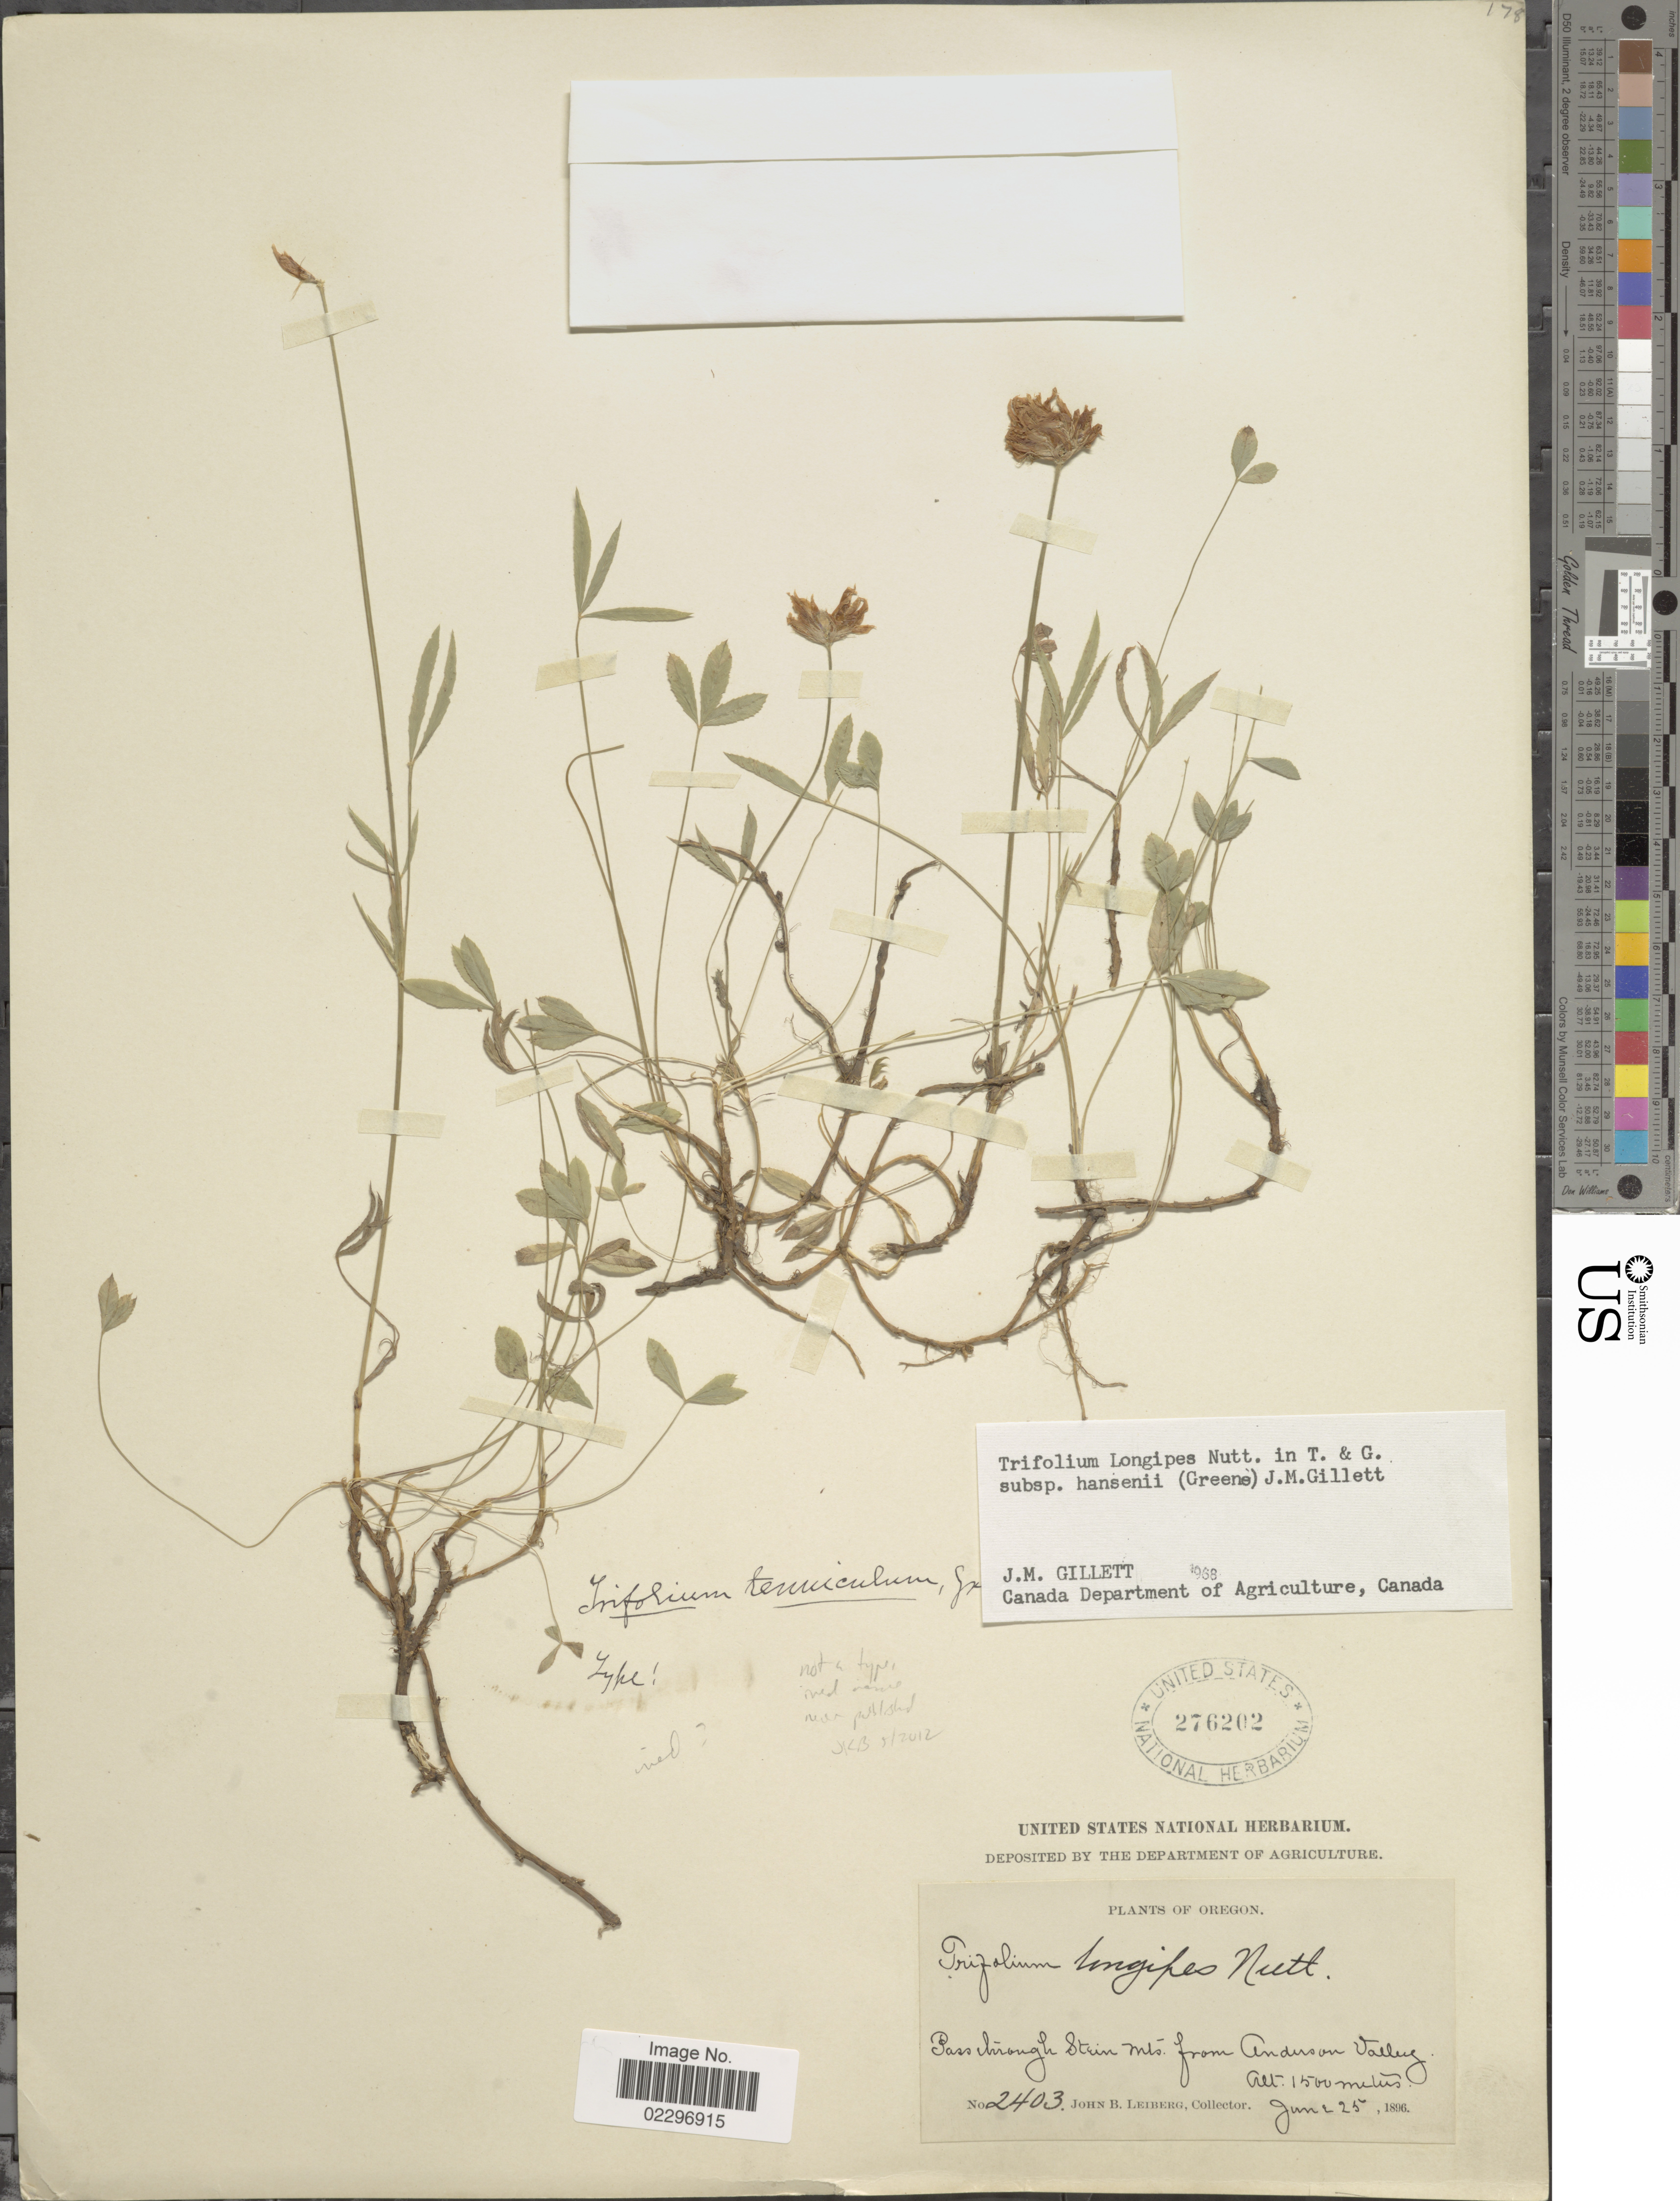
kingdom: Plantae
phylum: Tracheophyta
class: Magnoliopsida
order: Fabales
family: Fabaceae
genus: Trifolium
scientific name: Trifolium longipes subsp. hansenii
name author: (Greene) J.M. Gillett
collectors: J. B. Leiberg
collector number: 2403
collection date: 1896-06-25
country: United States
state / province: Oregon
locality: Pass through Stein Mts from Anderson Valley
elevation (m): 1500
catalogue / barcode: US 276202